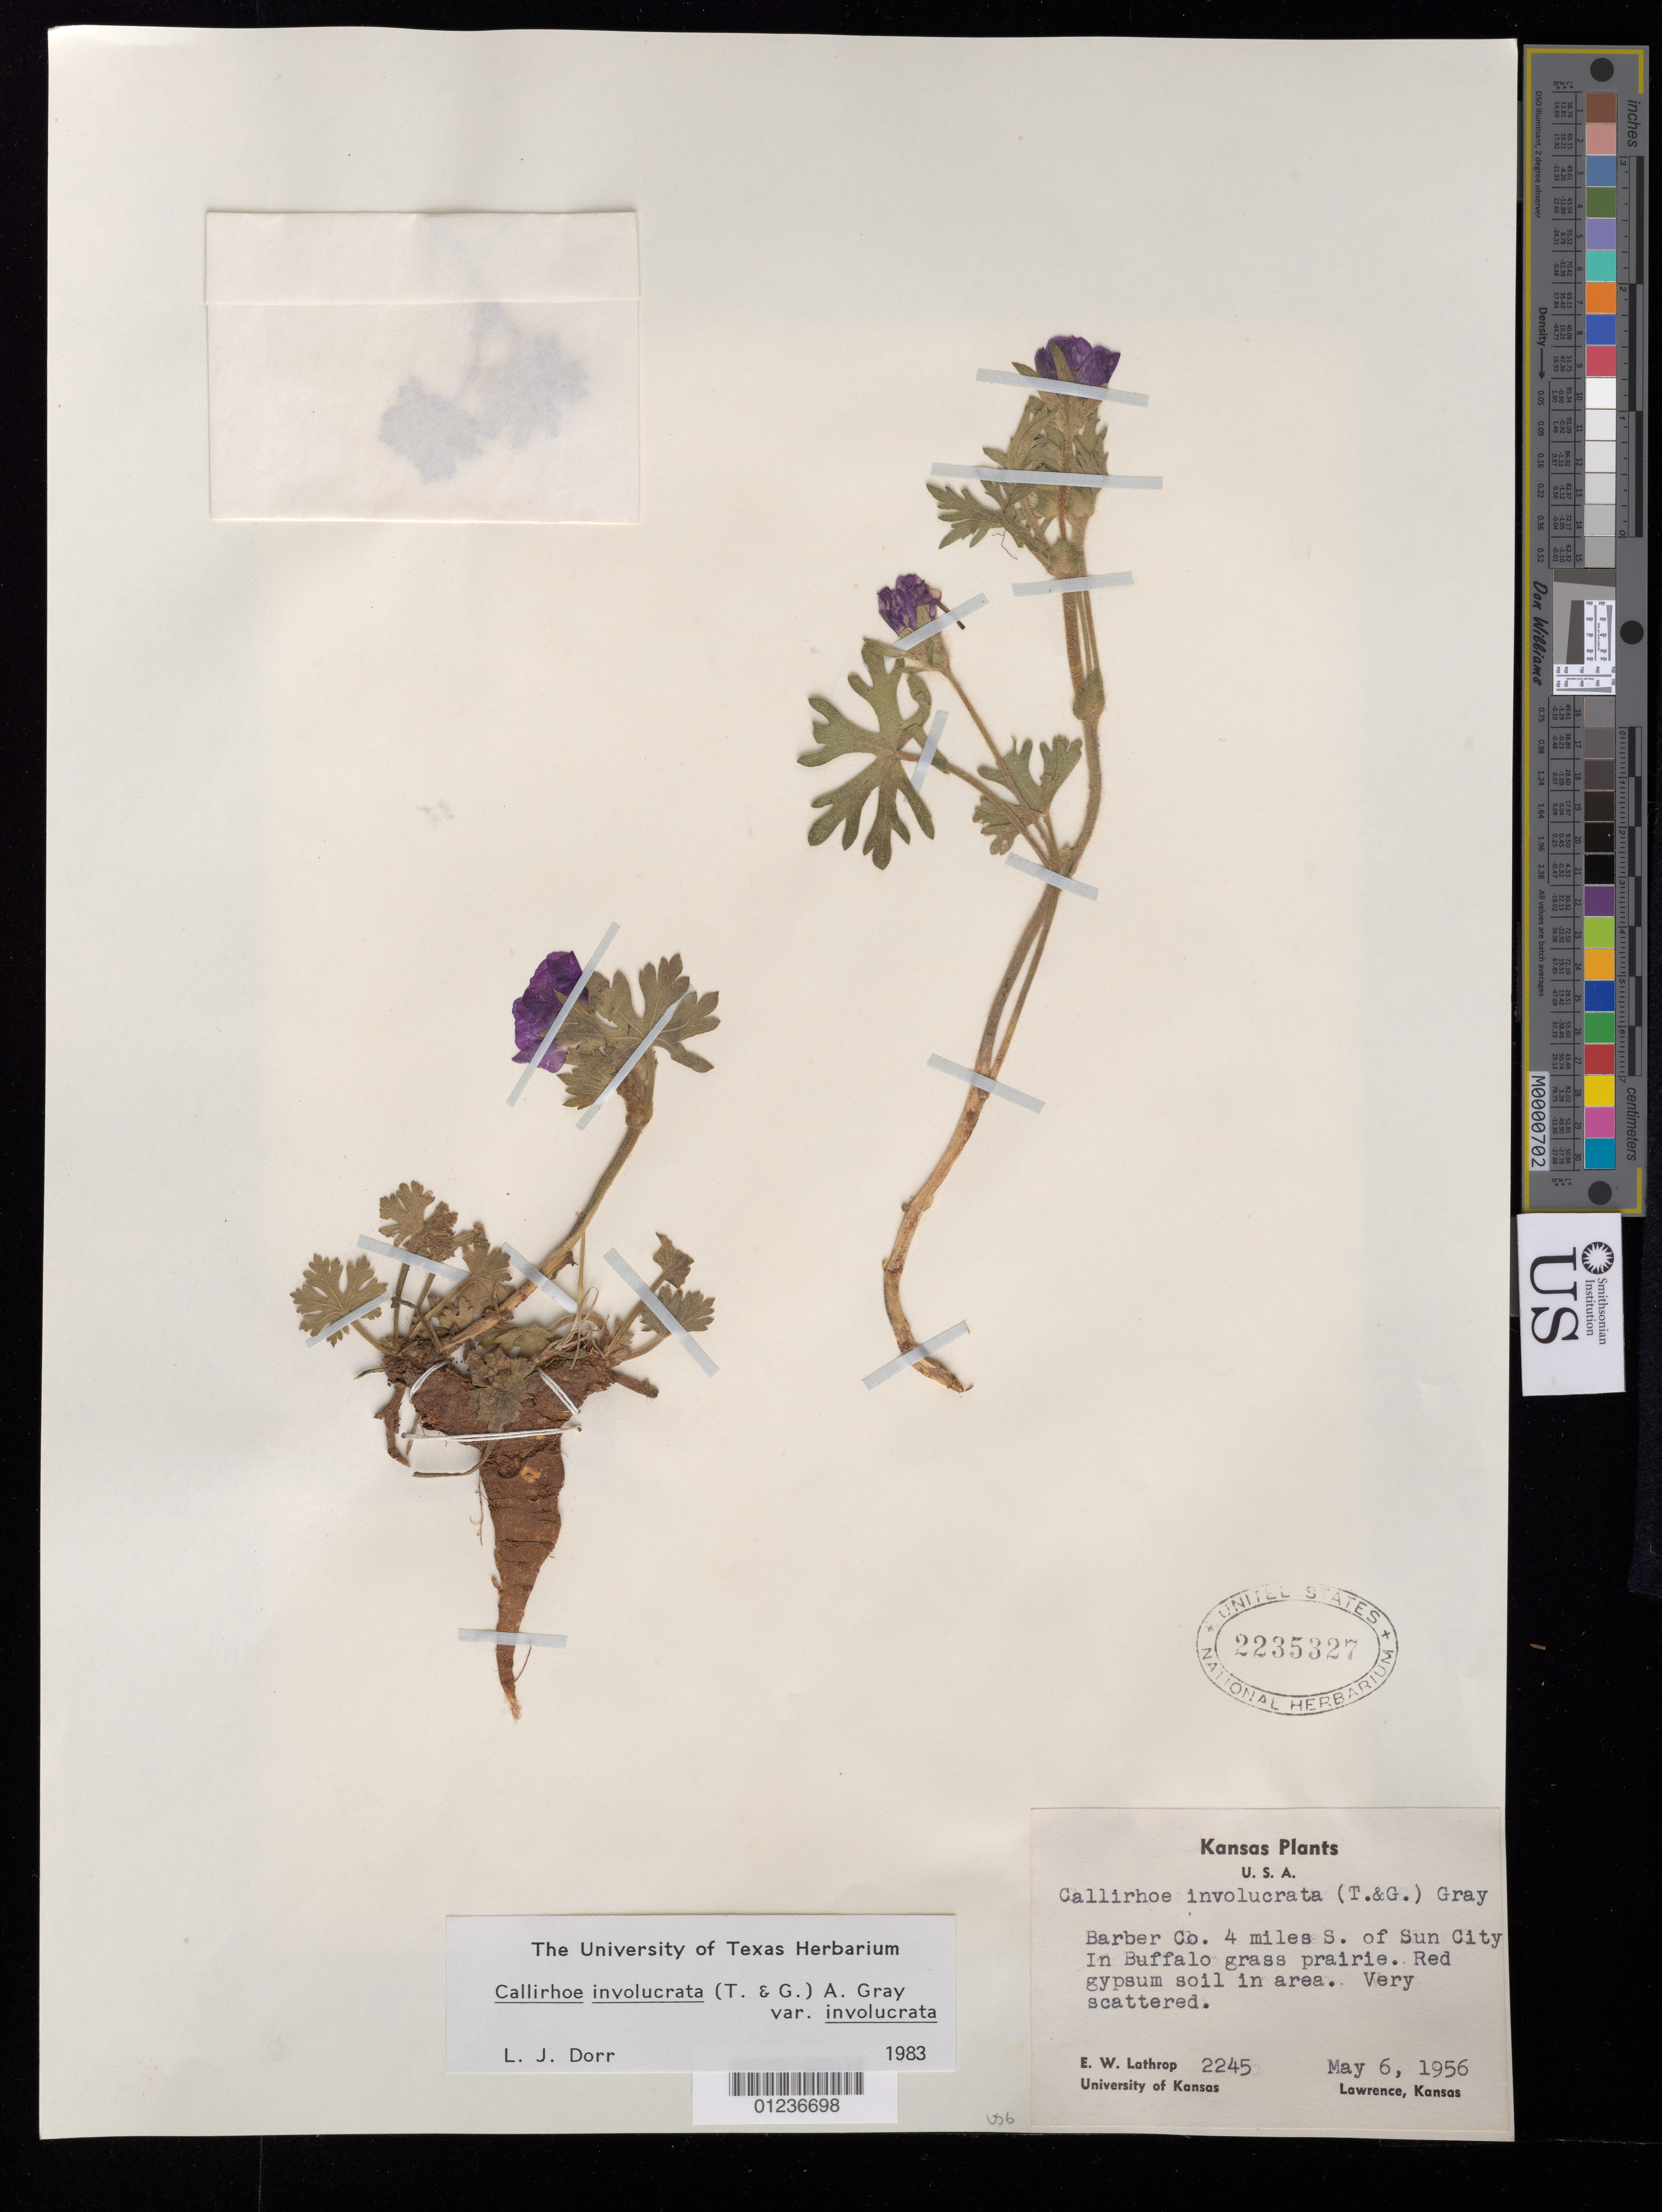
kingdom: Plantae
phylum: Tracheophyta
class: Magnoliopsida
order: Malvales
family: Malvaceae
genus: Callirhoe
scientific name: Callirhoe involucrata var. involucrata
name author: (Torr. & A. Gray) A. Gray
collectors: E. W. Lathrop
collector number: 2245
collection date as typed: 6 May 1956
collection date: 1956-05-06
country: United States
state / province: Kansas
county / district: Barber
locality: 4 mi S of Sun City.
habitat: Grass prairie. Red gypsum soil.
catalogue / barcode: US 2235327